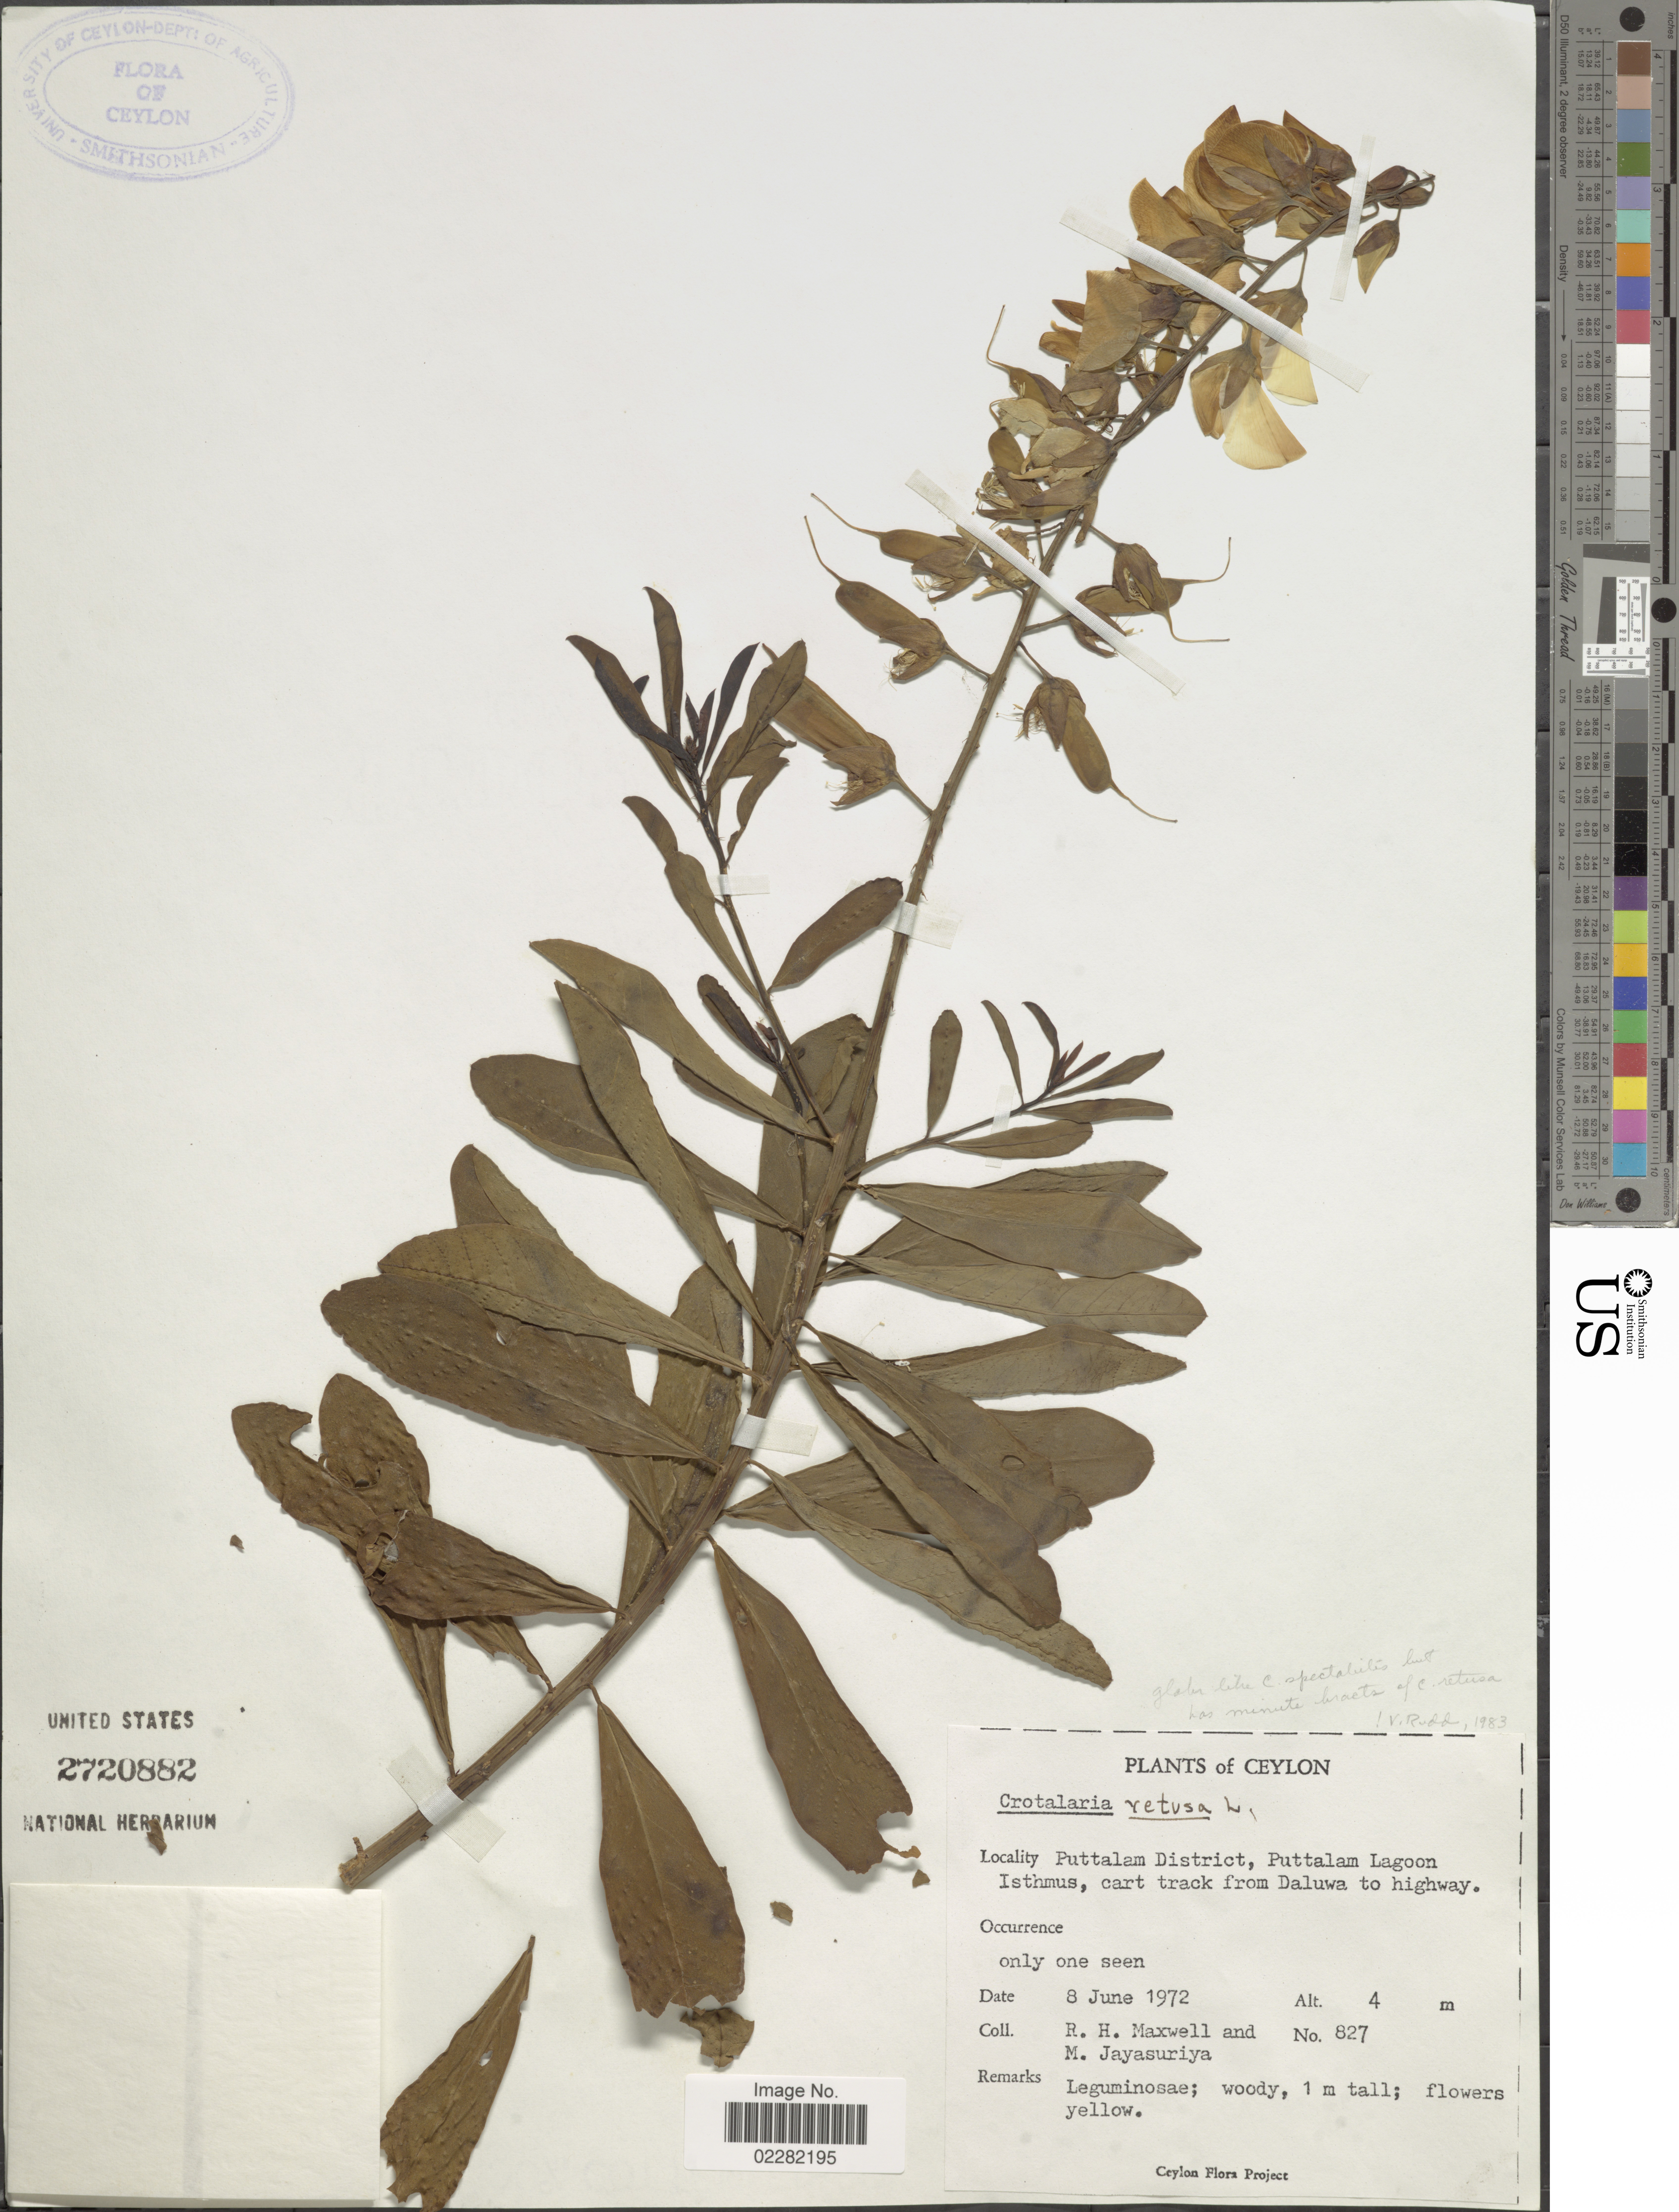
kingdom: Plantae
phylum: Tracheophyta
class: Magnoliopsida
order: Fabales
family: Fabaceae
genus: Crotalaria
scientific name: Crotalaria retusa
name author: L.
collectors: R. Maxwell & M. Jayasuriya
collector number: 827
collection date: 1972-06-08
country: Sri Lanka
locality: Ceylon, Puttalam District, Puttalam Lagoon Isthmus, cart track from Daluwa to highway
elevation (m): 4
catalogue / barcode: US 2720882